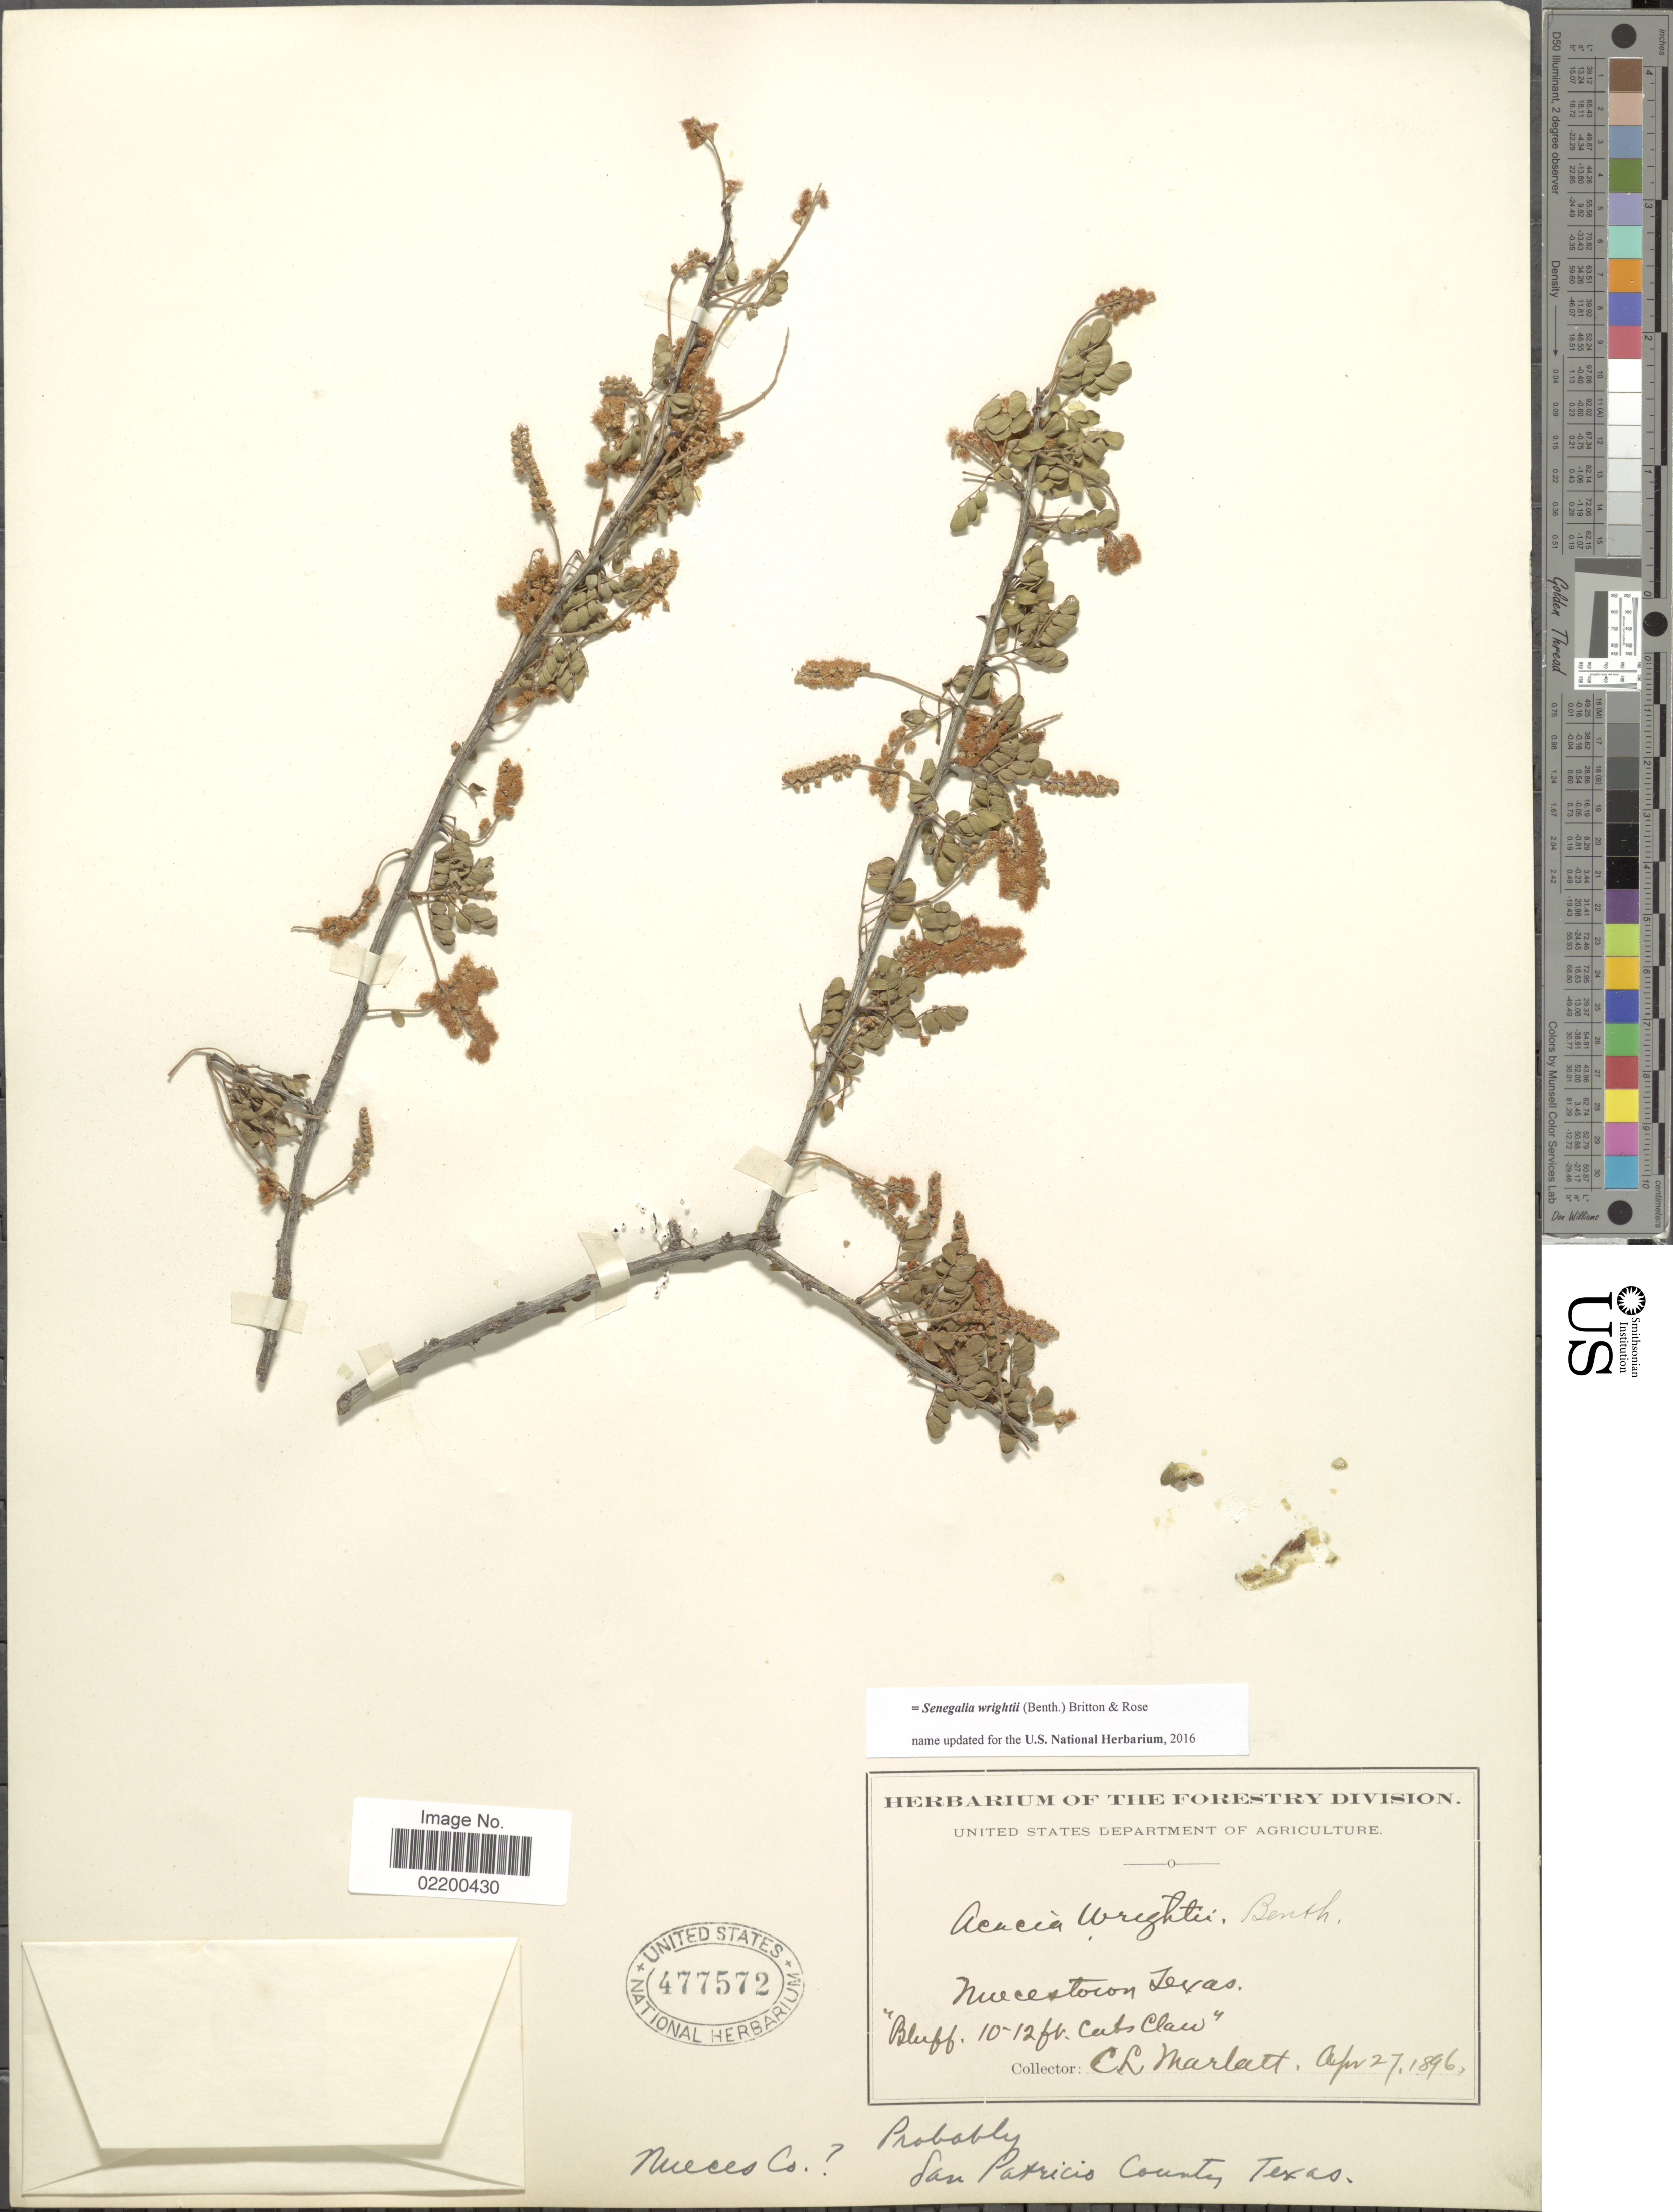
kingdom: Plantae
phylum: Tracheophyta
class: Magnoliopsida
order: Fabales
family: Fabaceae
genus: Senegalia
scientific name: Senegalia wrightii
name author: (Benth.) Britton & Rose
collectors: C. Marlatt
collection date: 1896-04-27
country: United States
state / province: Texas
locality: Nuecestown, Texas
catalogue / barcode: US 477572